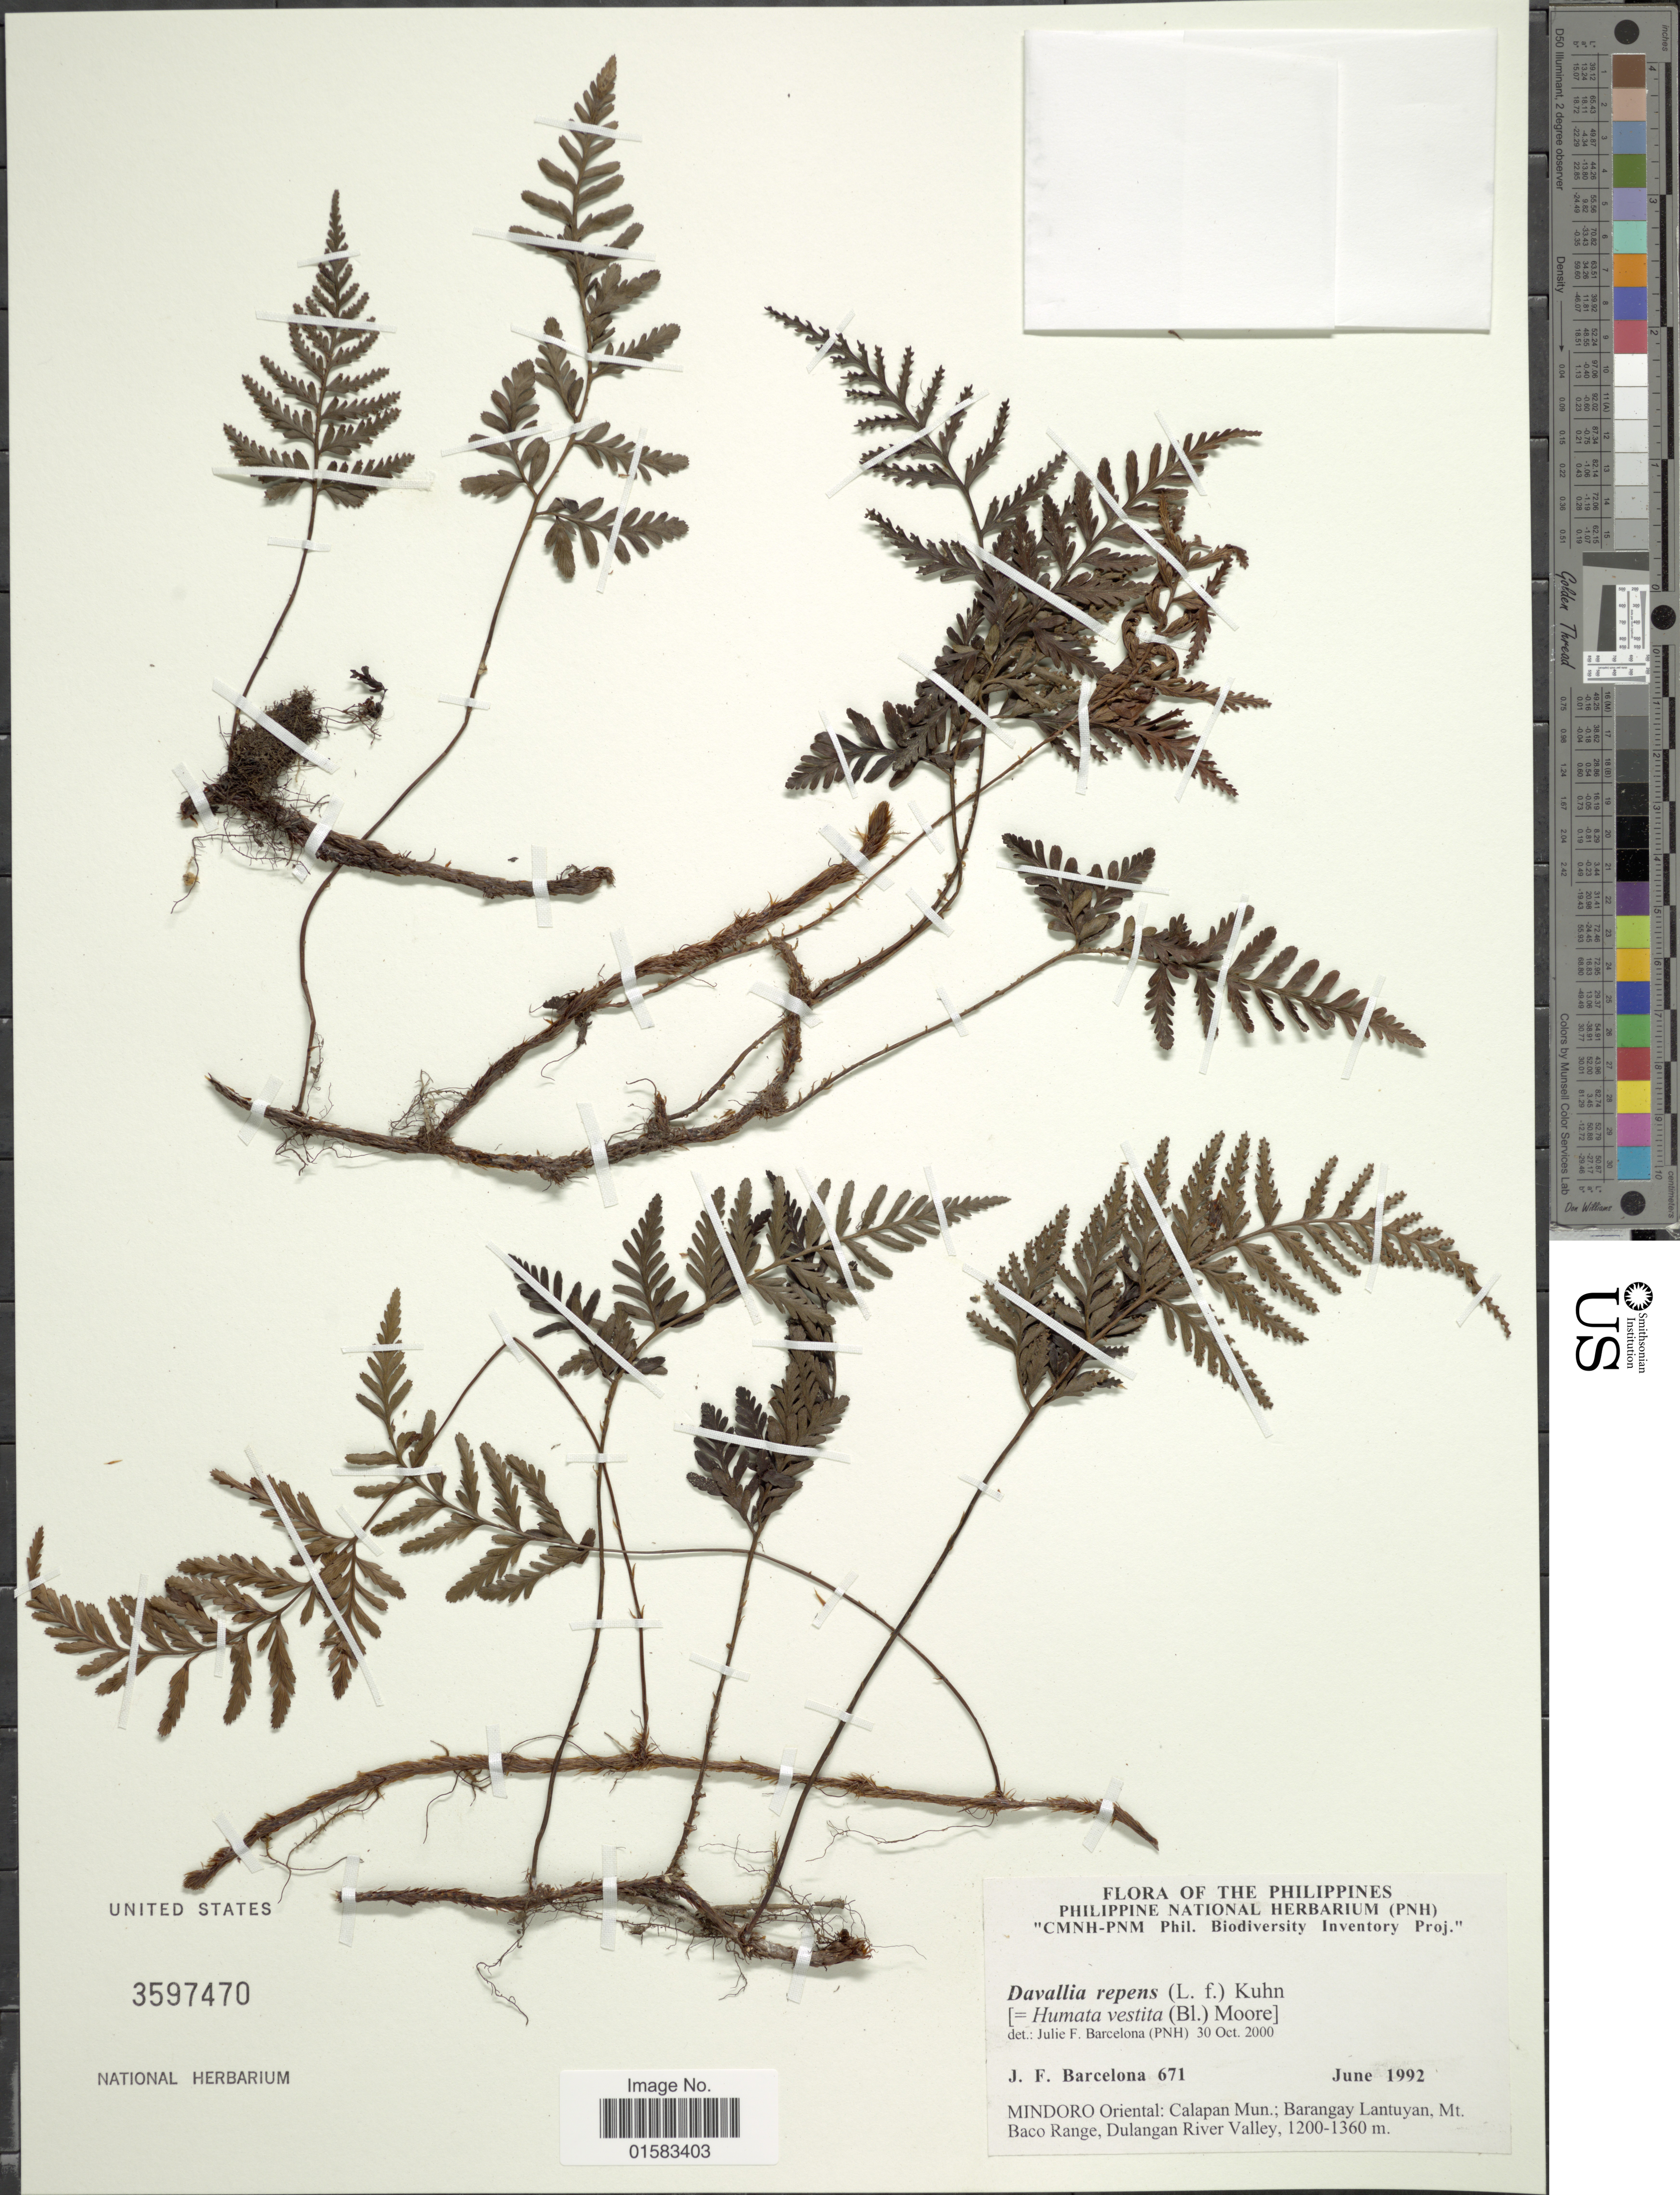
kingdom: Plantae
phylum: Tracheophyta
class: Polypodiopsida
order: Polypodiales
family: Davalliaceae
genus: Davallia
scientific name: Davallia repens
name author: (L. f.) Kuhn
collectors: J. F. Barcelona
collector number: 671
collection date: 1992-06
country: Philippines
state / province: Mimaropa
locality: Mindoro Oriental: Calapan Mun., Barangay Lantuyan, Mt. Baco Range, Dulangan River Valley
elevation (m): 1200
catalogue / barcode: US 3597470